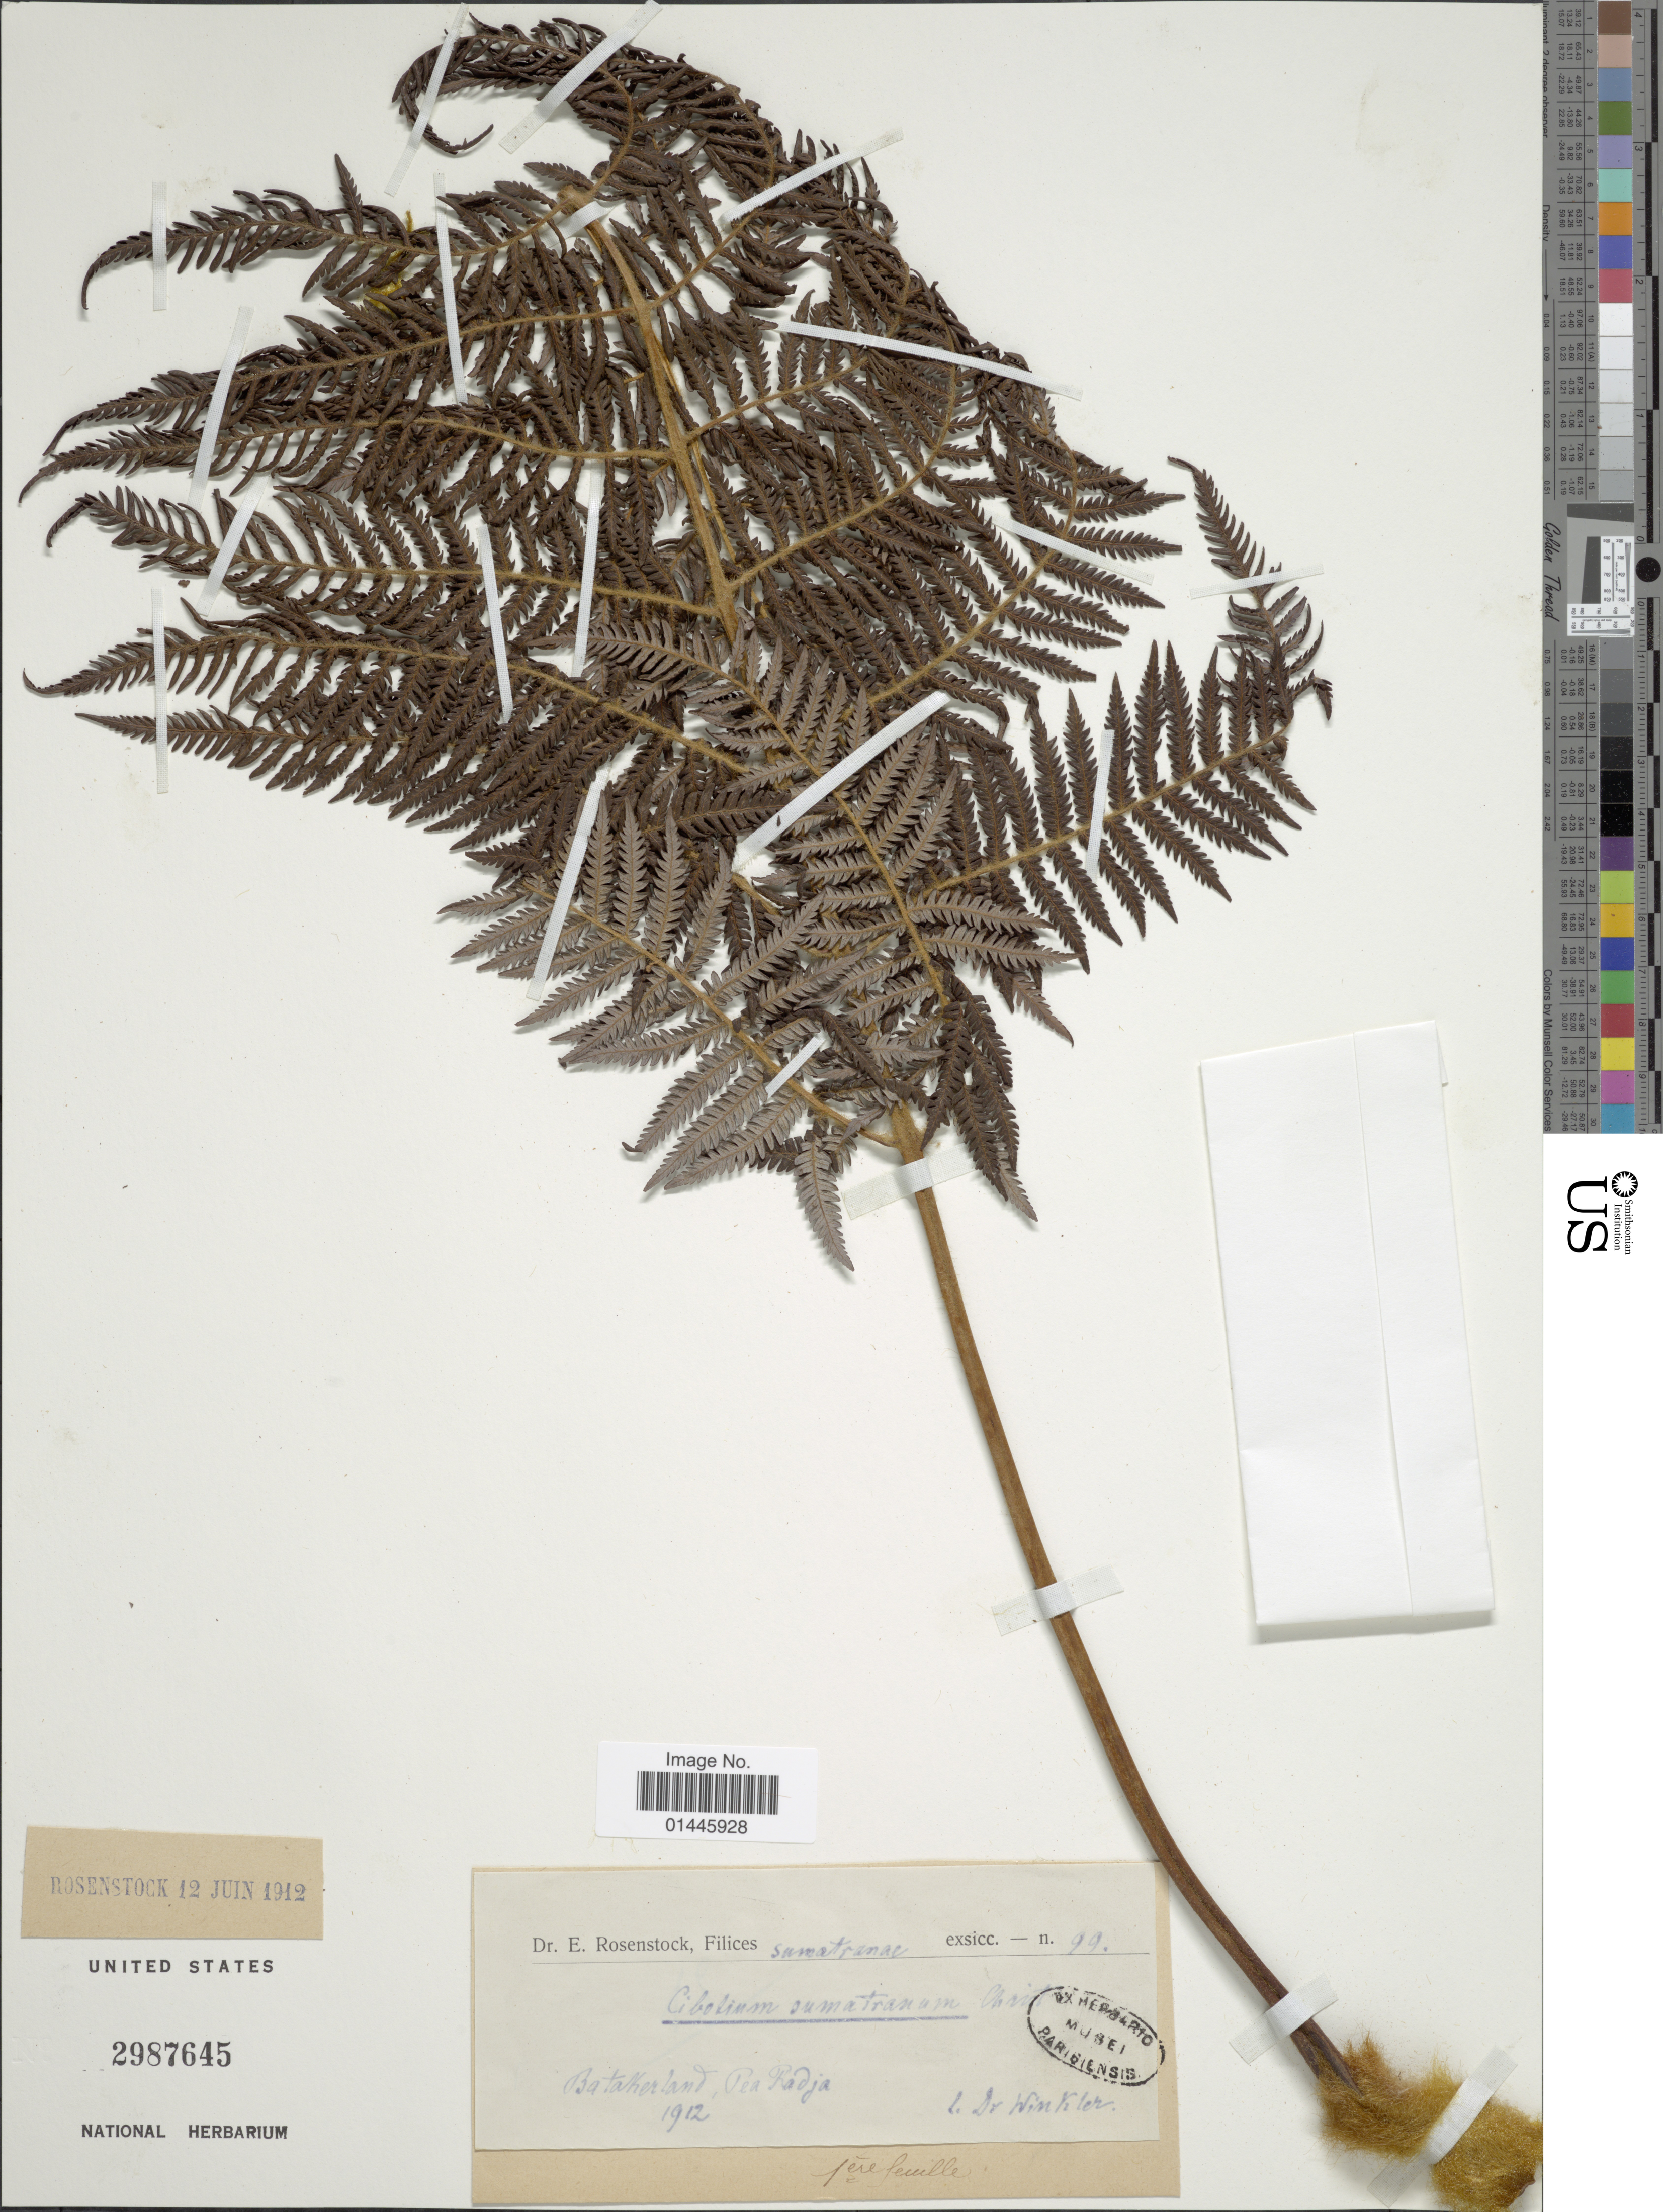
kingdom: Plantae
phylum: Tracheophyta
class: Polypodiopsida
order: Cyatheales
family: Cibotiaceae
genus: Cibotium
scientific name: Cibotium sumatranum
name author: Christ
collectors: -. Winkler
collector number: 99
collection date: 1912-06-12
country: Indonesia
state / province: Sumatra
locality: Sumatranae, Batakerland, Pea Radja.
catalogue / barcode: US 2987645